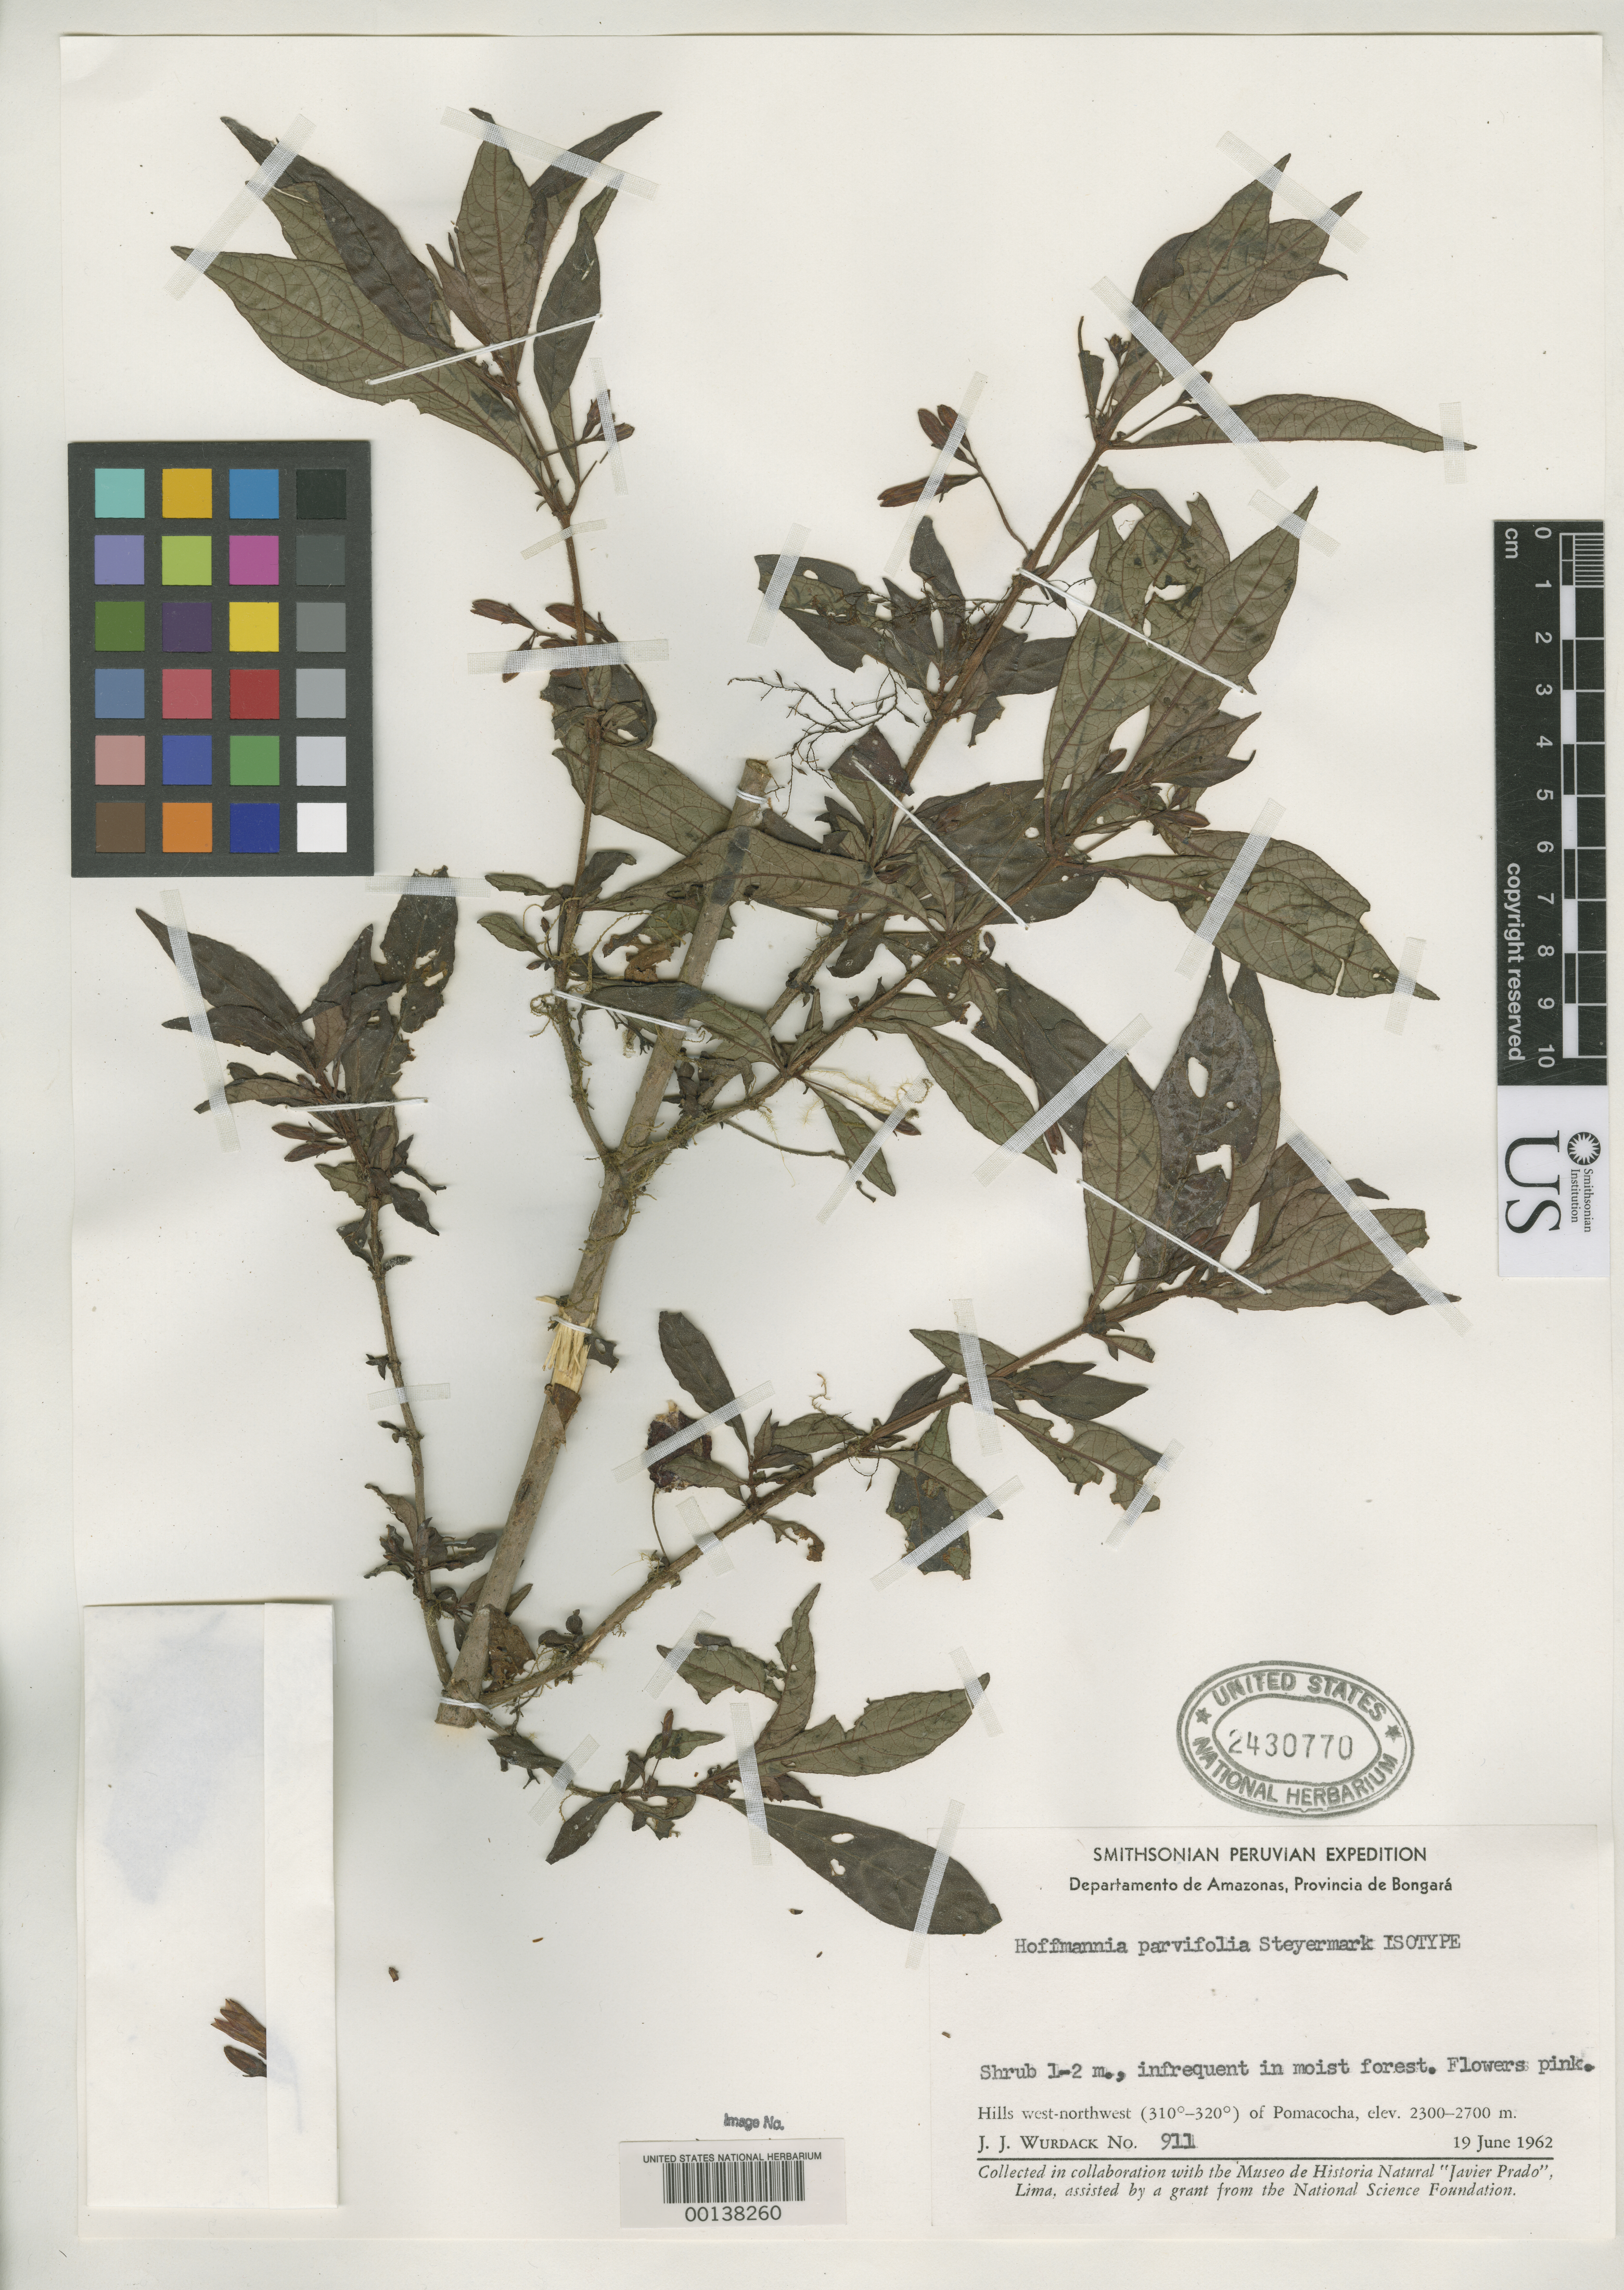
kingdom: Plantae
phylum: Tracheophyta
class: Magnoliopsida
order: Gentianales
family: Rubiaceae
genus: Hoffmannia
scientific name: Hoffmannia parvifolia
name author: Steyerm.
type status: Isotype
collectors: J. J. Wurdack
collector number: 911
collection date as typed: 19 Jun 1962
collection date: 1962-06-19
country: Peru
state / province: Amazonas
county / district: Bongará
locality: Bongará, Pomacocha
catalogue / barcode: US 2430770